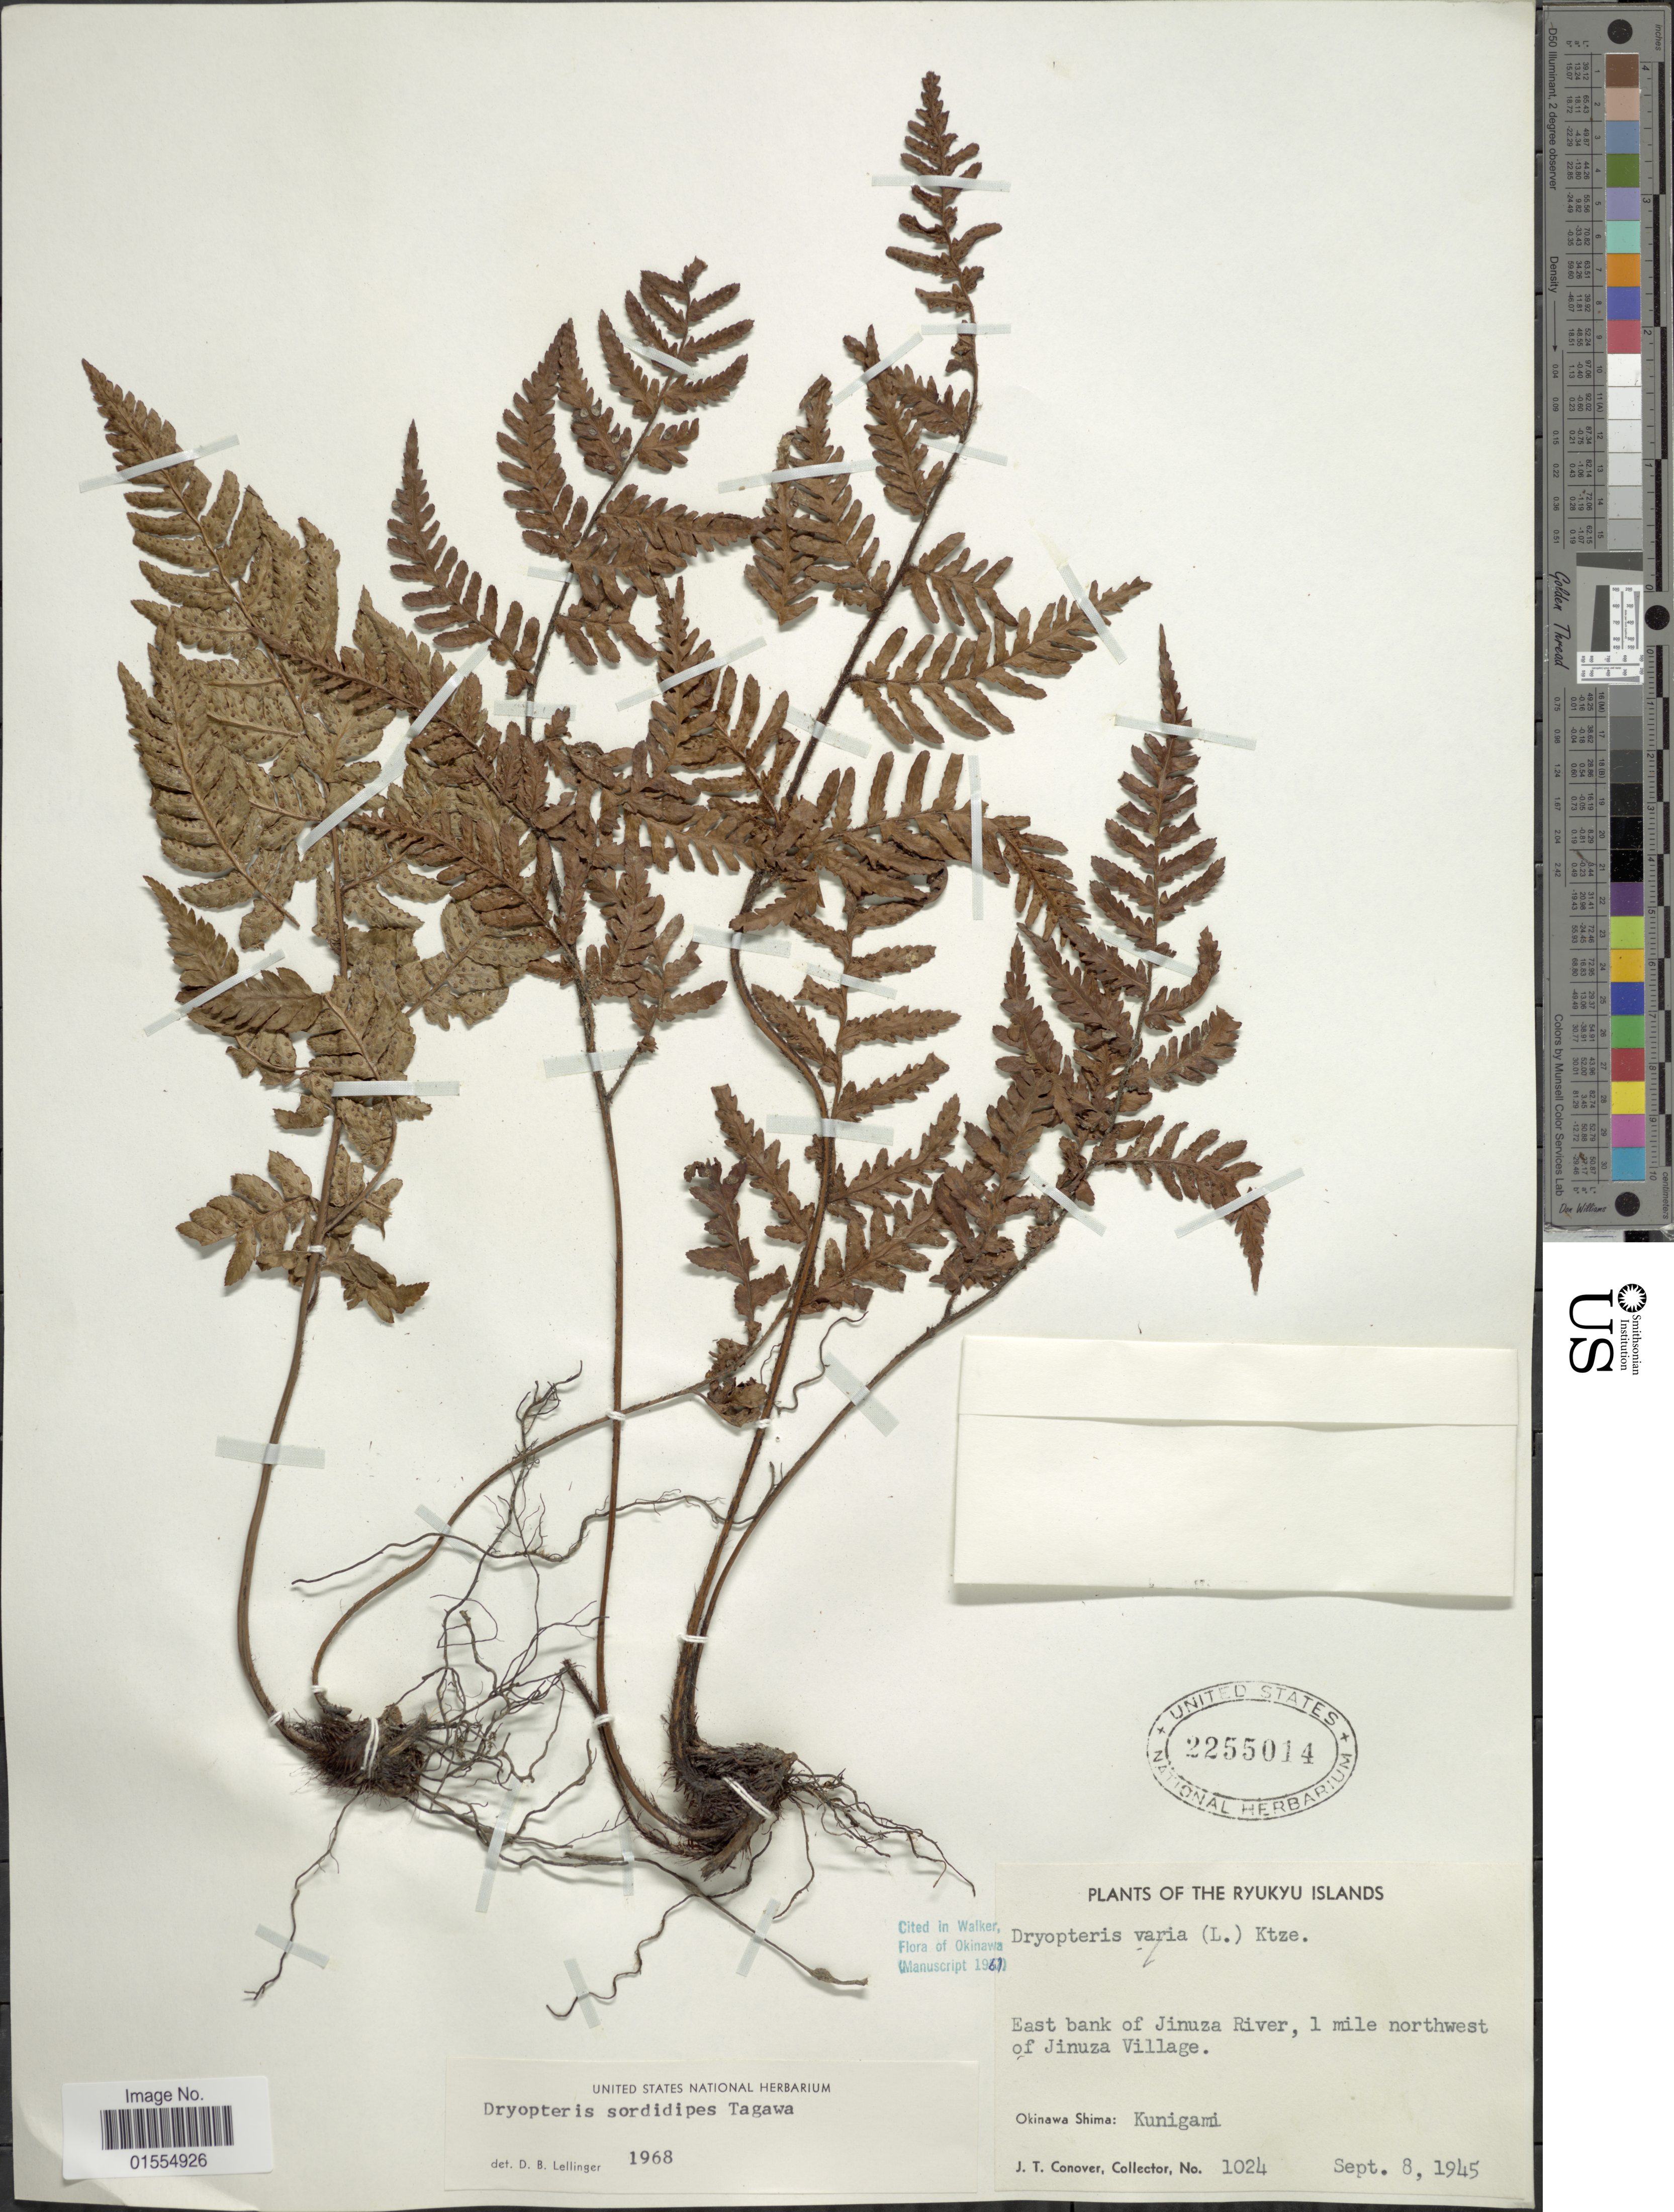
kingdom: Plantae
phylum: Tracheophyta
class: Polypodiopsida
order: Polypodiales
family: Dryopteridaceae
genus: Dryopteris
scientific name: Dryopteris sordidipes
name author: Tagawa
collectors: J. T. Conover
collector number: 1024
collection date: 1945-09-08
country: Japan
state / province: Okinawa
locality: Ryukyu Islands, Okinawa Shima: Kunigami, east bank of Jinuza River, 1 mile northwest of Jinuzu Village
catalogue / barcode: US 2255014